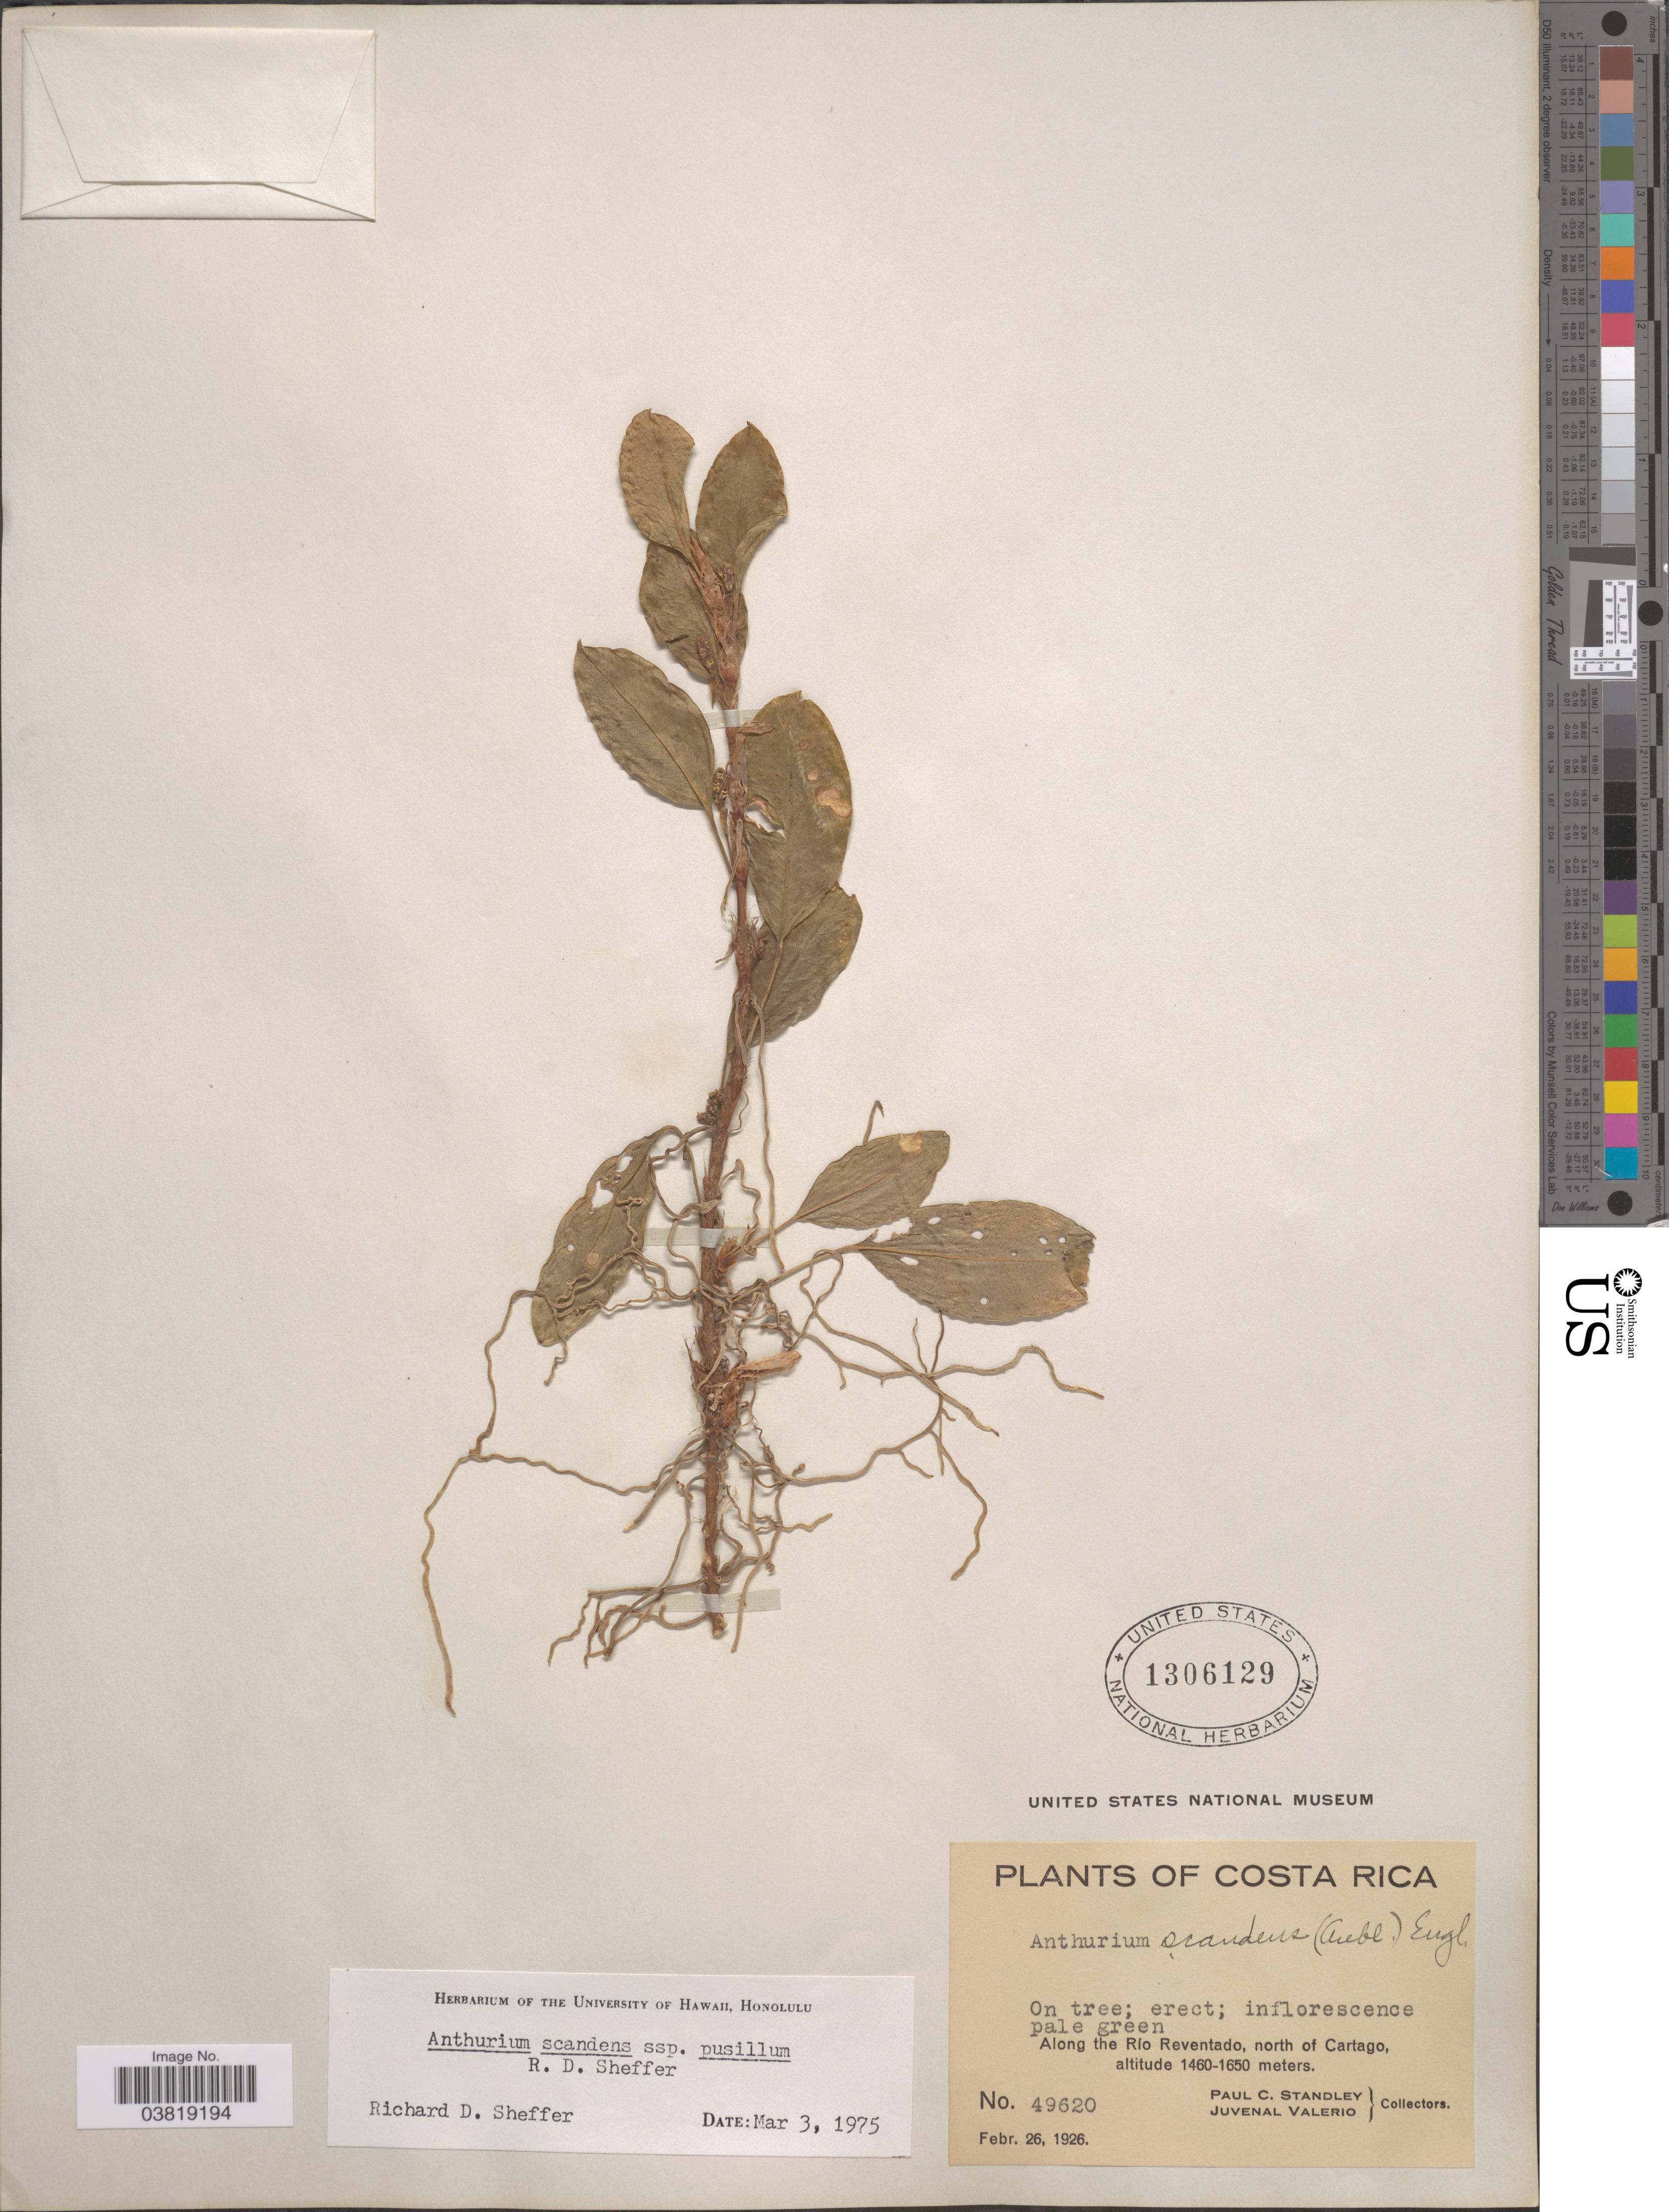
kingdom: Plantae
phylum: Tracheophyta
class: Liliopsida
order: Alismatales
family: Araceae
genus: Anthurium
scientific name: Anthurium scandens subsp. pusillum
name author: Sheffer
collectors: P. C. Standley & J. Valerio R.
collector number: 49620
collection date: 1926-02-26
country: Costa Rica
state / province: Cartago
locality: Along the Río Reventado, north of Cartago.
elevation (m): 1460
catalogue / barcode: US 1306129